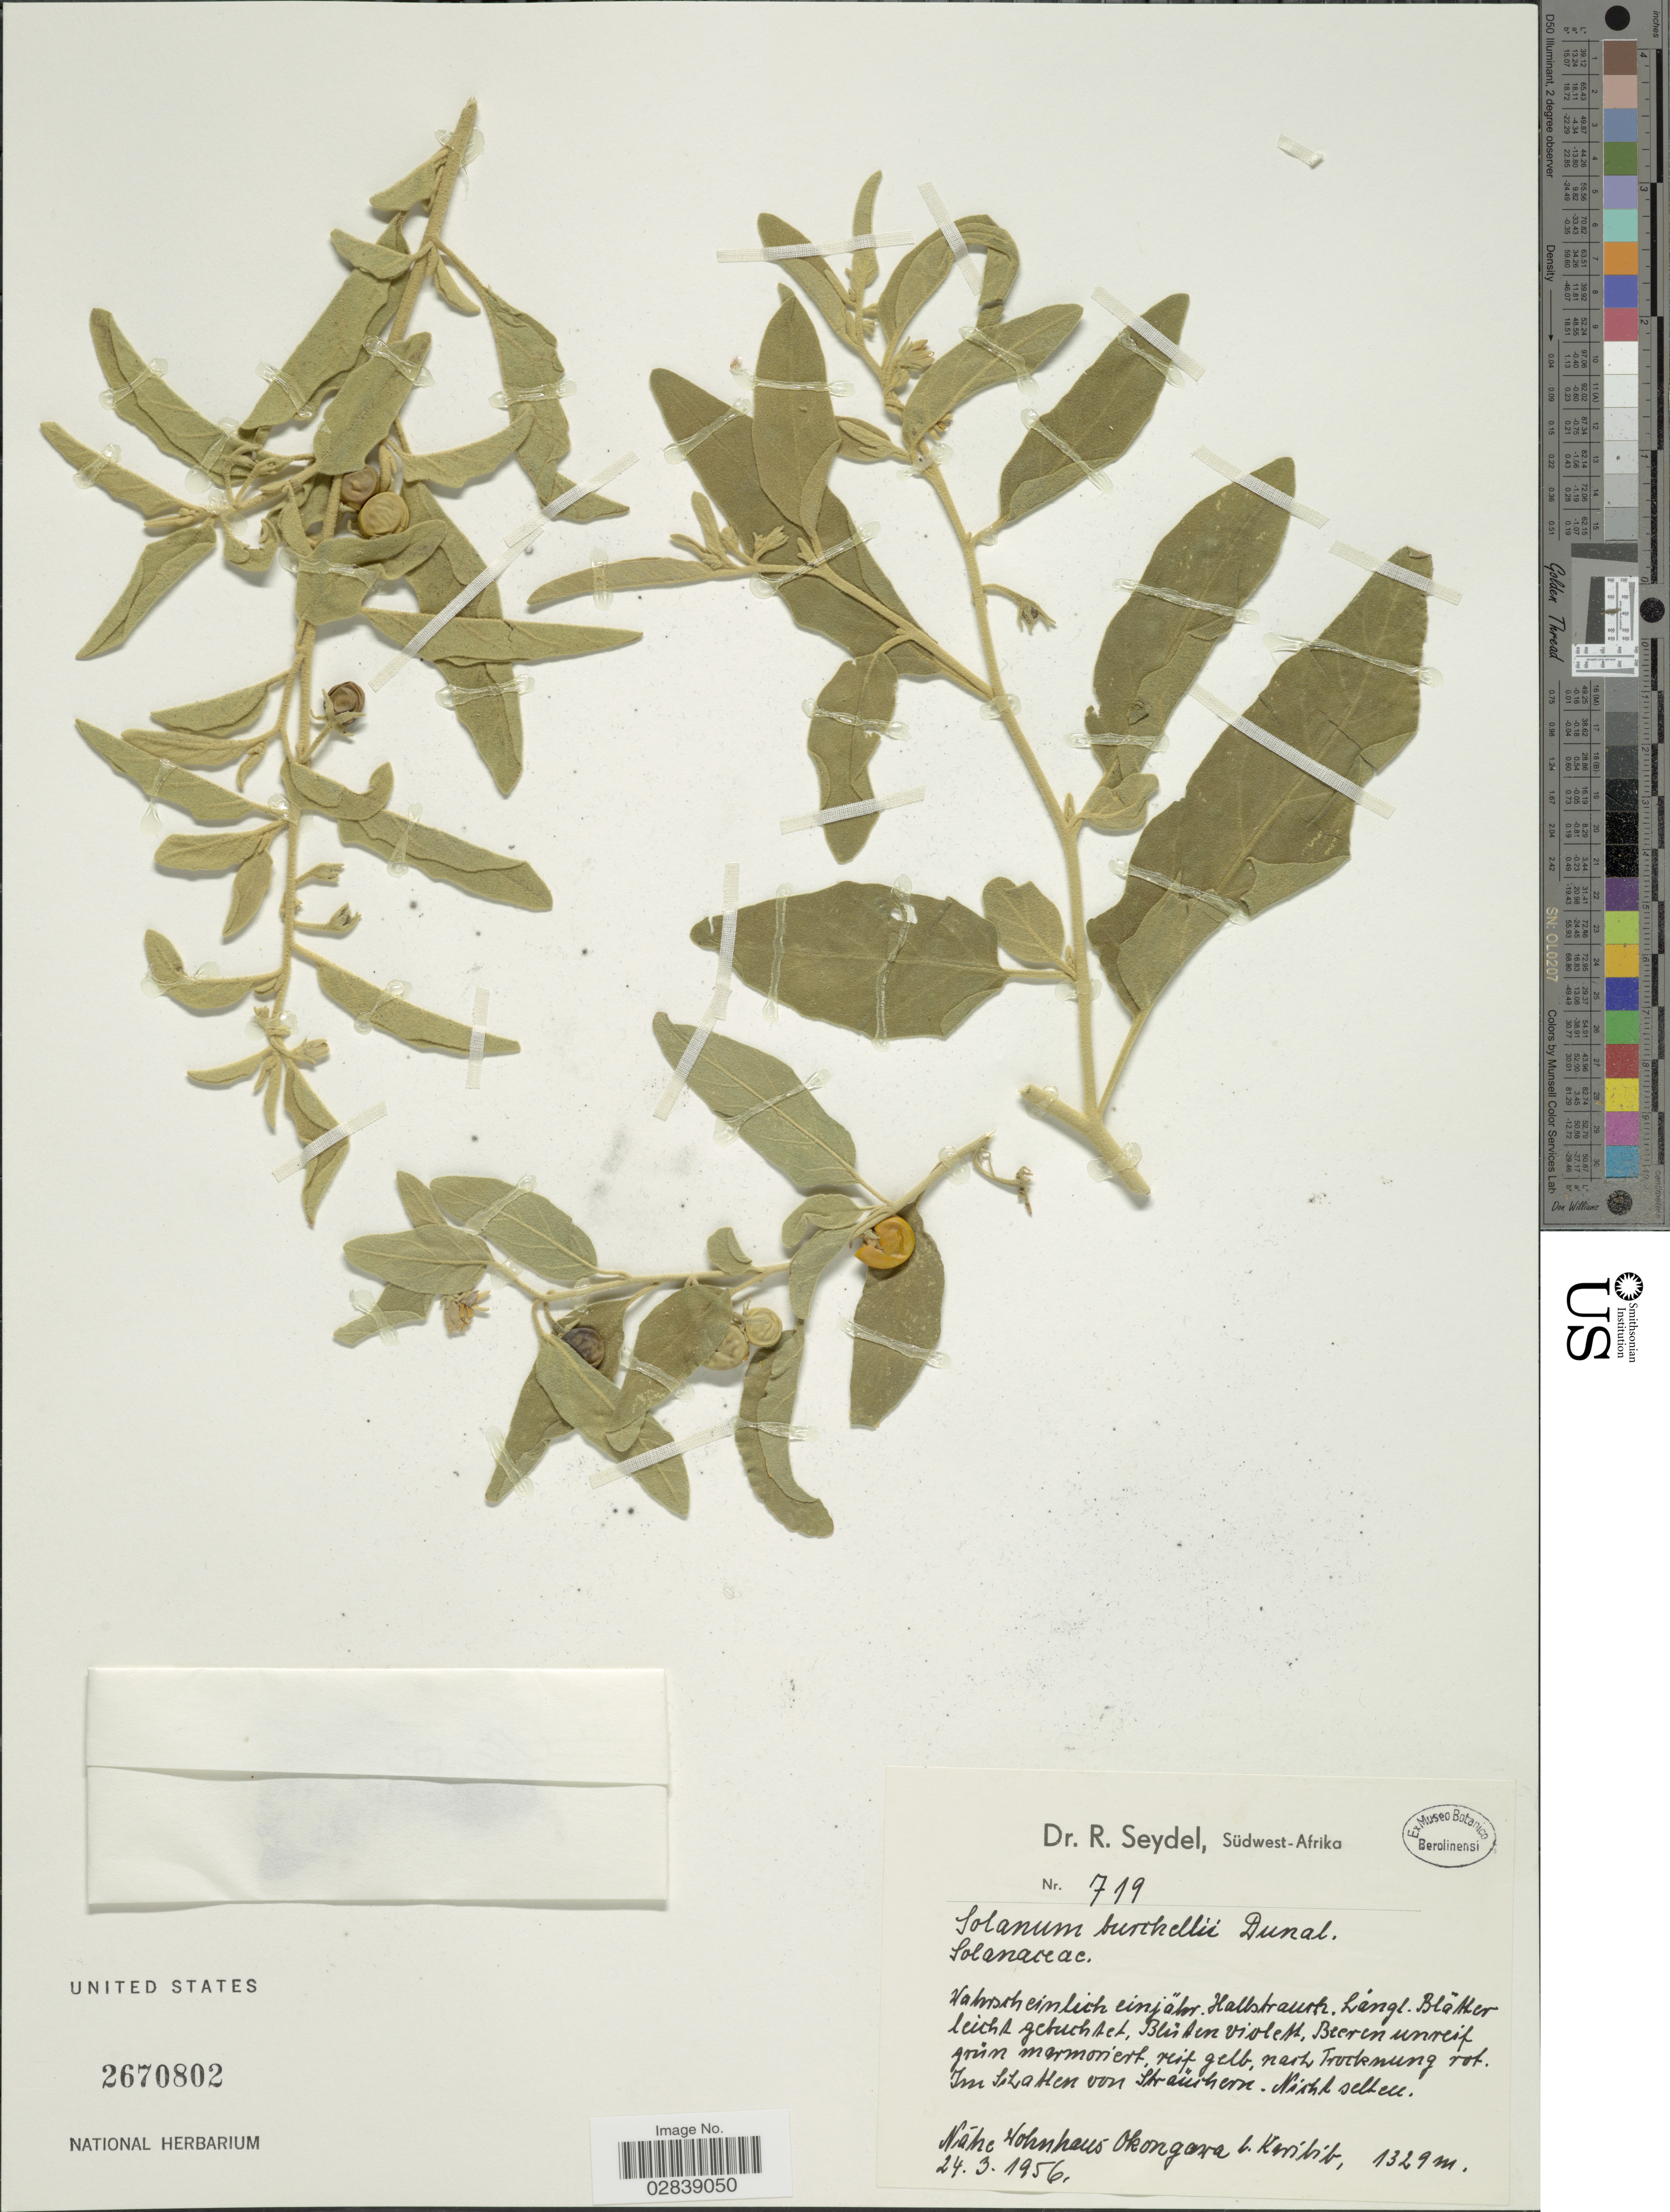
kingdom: Plantae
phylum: Tracheophyta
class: Magnoliopsida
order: Solanales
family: Solanaceae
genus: Solanum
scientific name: Solanum burchellii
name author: Dunal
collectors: R. Seydel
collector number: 719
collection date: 1956-03-24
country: Namibia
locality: Südwest-Afrika. Náhe Wohnhaus Okongara b. Karibib.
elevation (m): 1329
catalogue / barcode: US 2670802